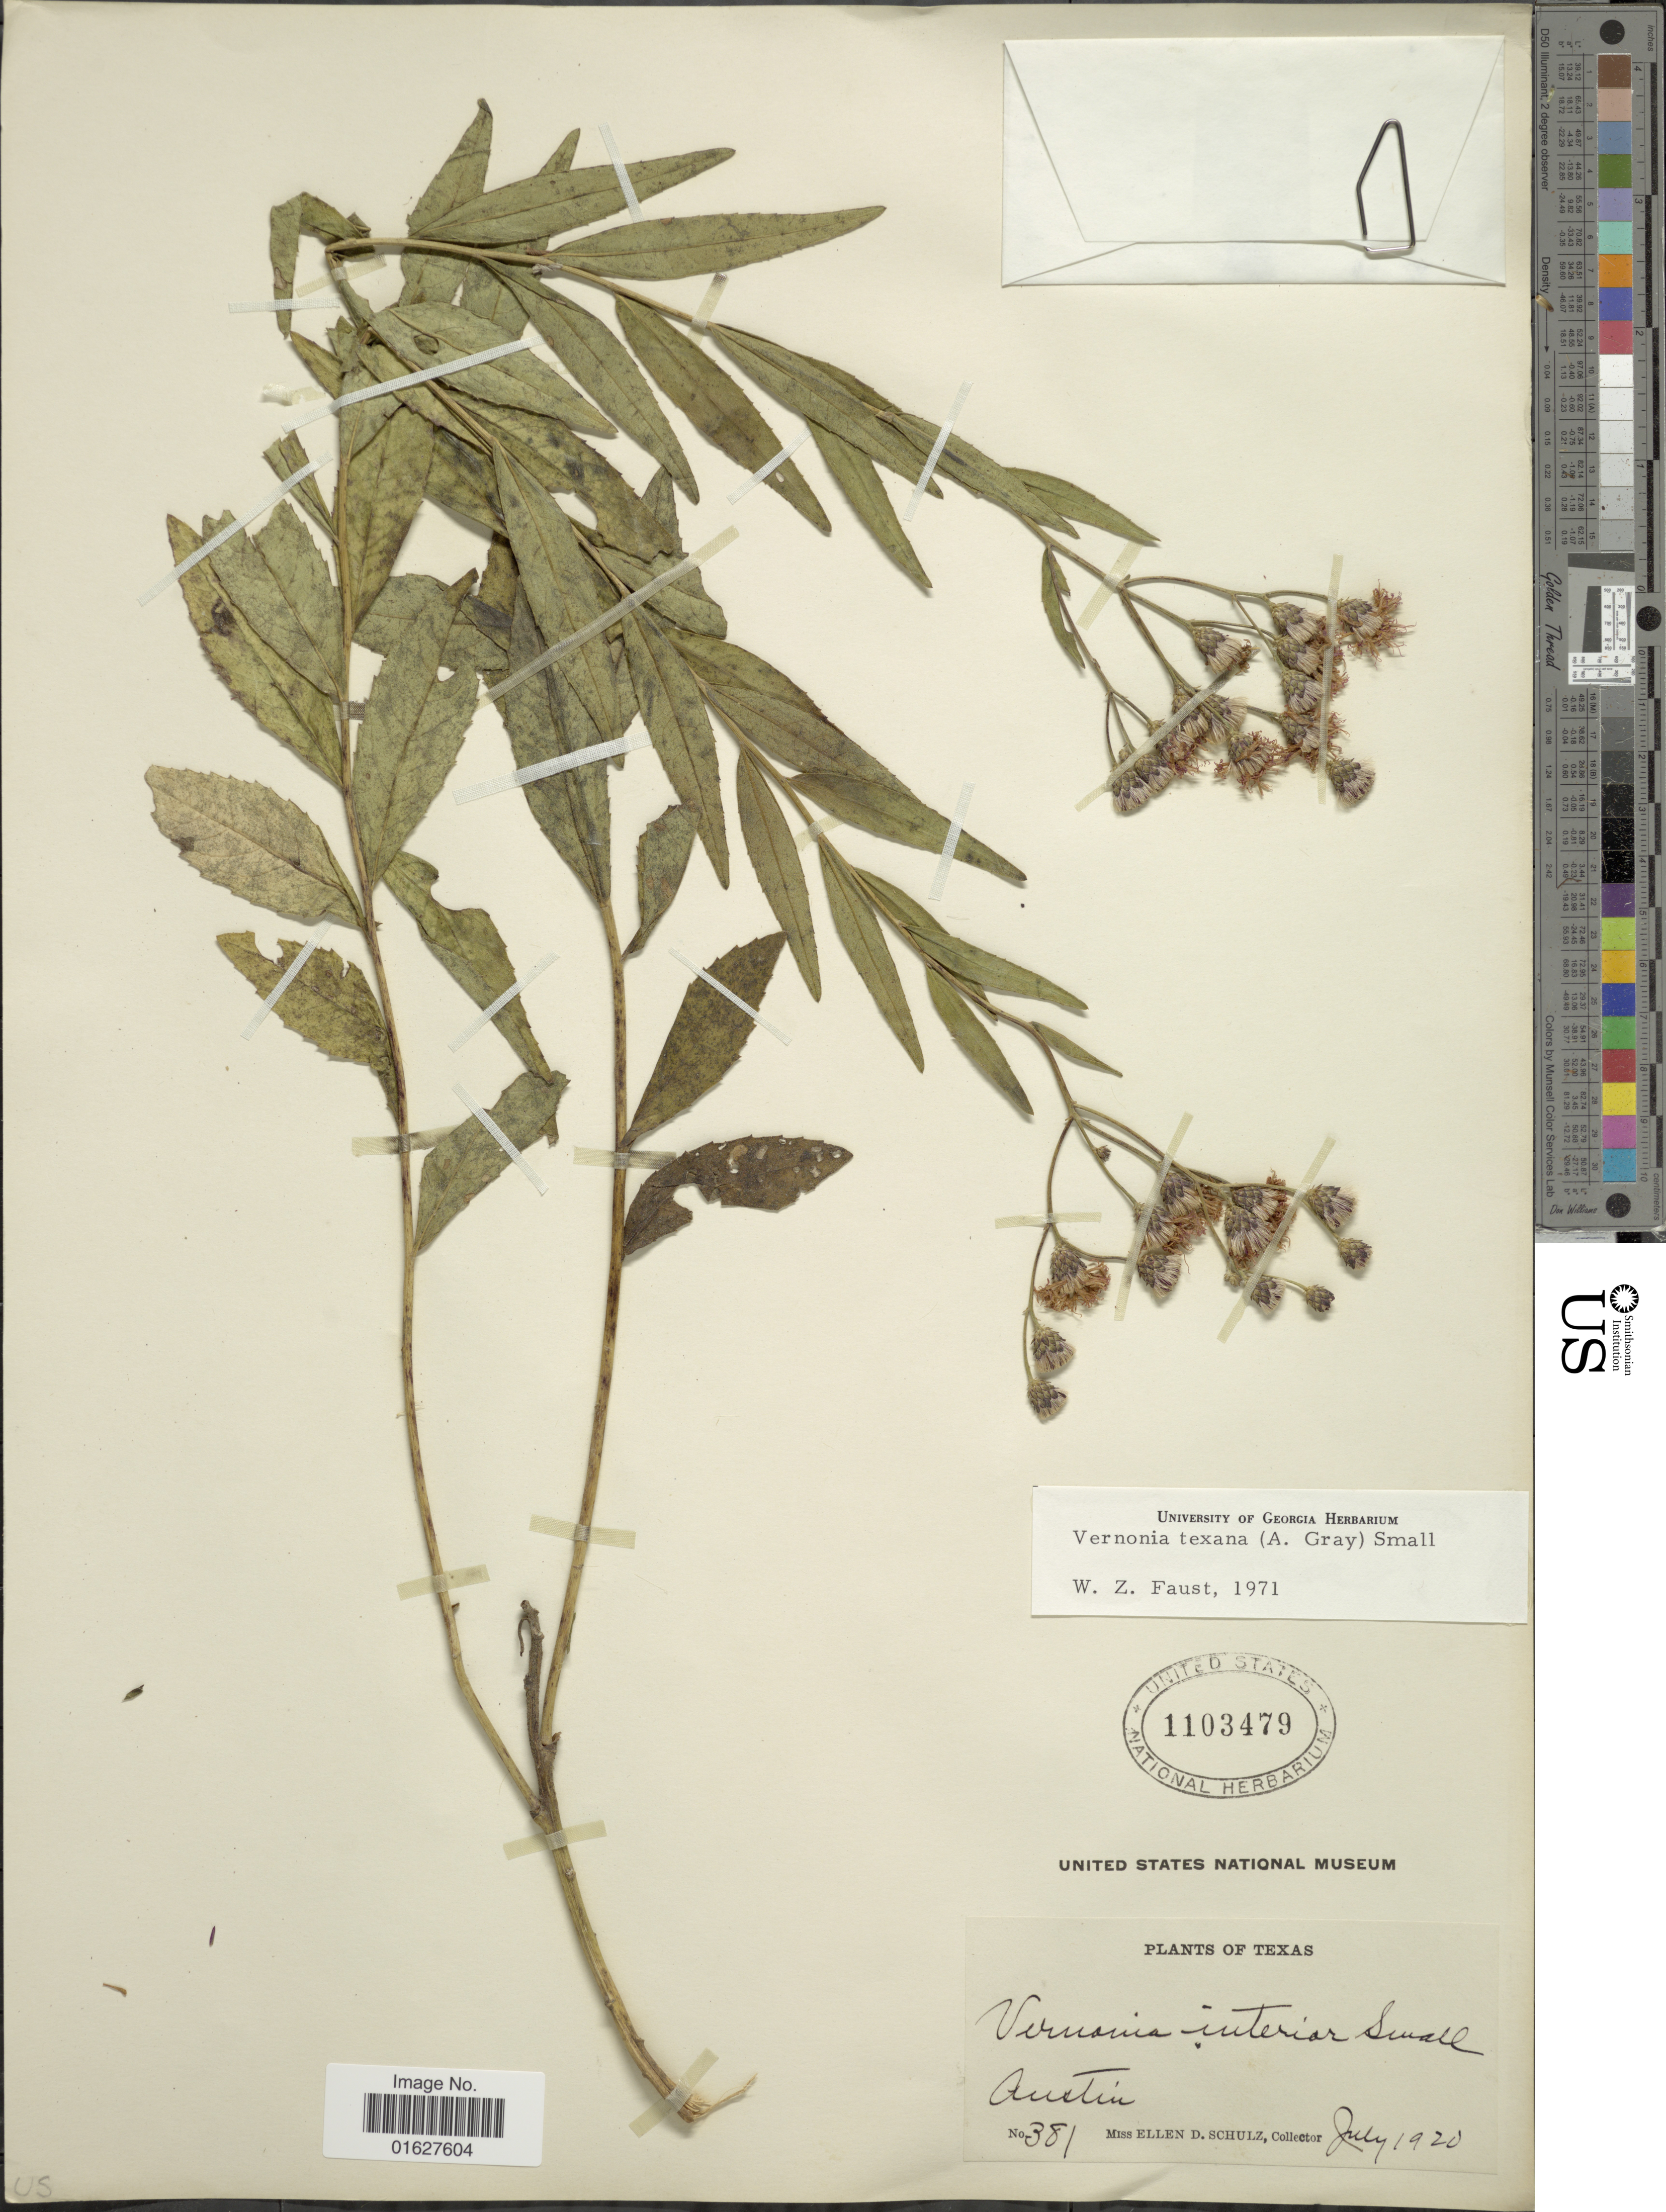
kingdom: Plantae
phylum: Tracheophyta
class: Magnoliopsida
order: Asterales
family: Asteraceae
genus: Vernonia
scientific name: Vernonia texana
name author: (A. Gray) Small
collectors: E. D. Schulz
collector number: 381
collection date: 1920-07-19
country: United States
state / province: Texas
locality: Texas. Austin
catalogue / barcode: US 1103479